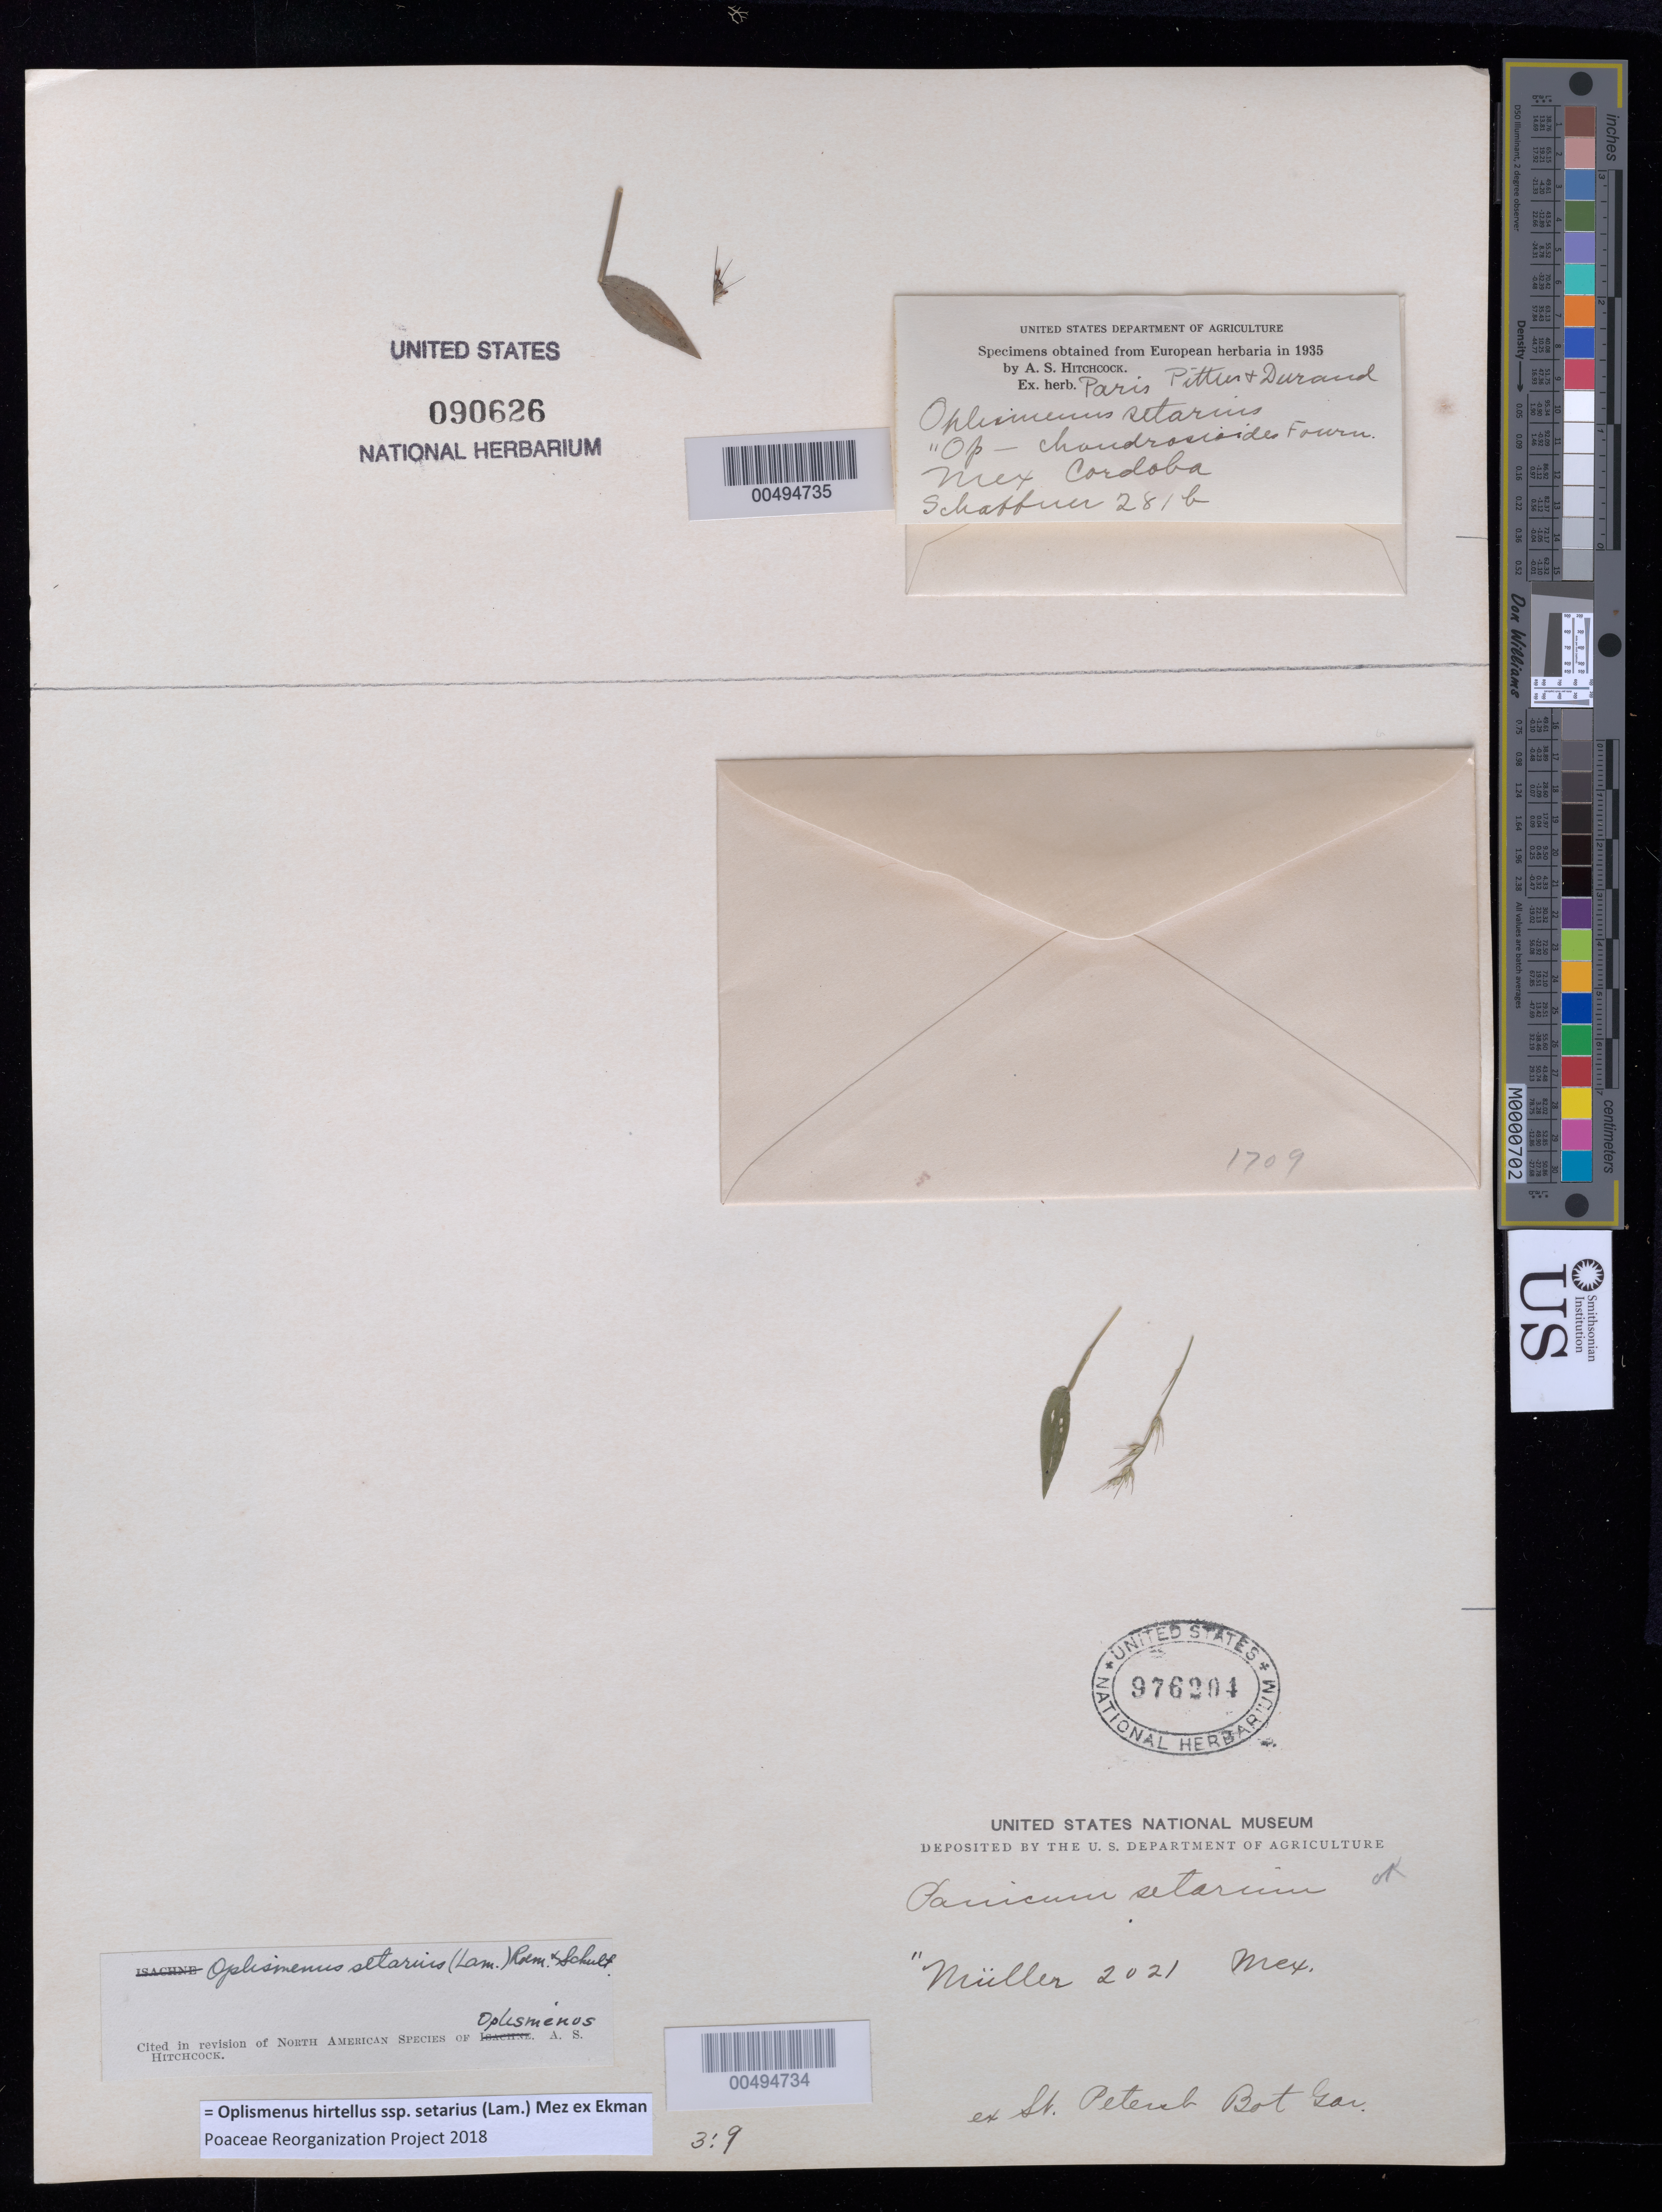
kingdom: Plantae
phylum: Tracheophyta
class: Liliopsida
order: Poales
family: Poaceae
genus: Oplismenus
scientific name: Oplismenus setarius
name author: (Lam.) Roem. & Schult.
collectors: -. Schaffner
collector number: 281b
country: Mexico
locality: Córdoba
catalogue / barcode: US 90626